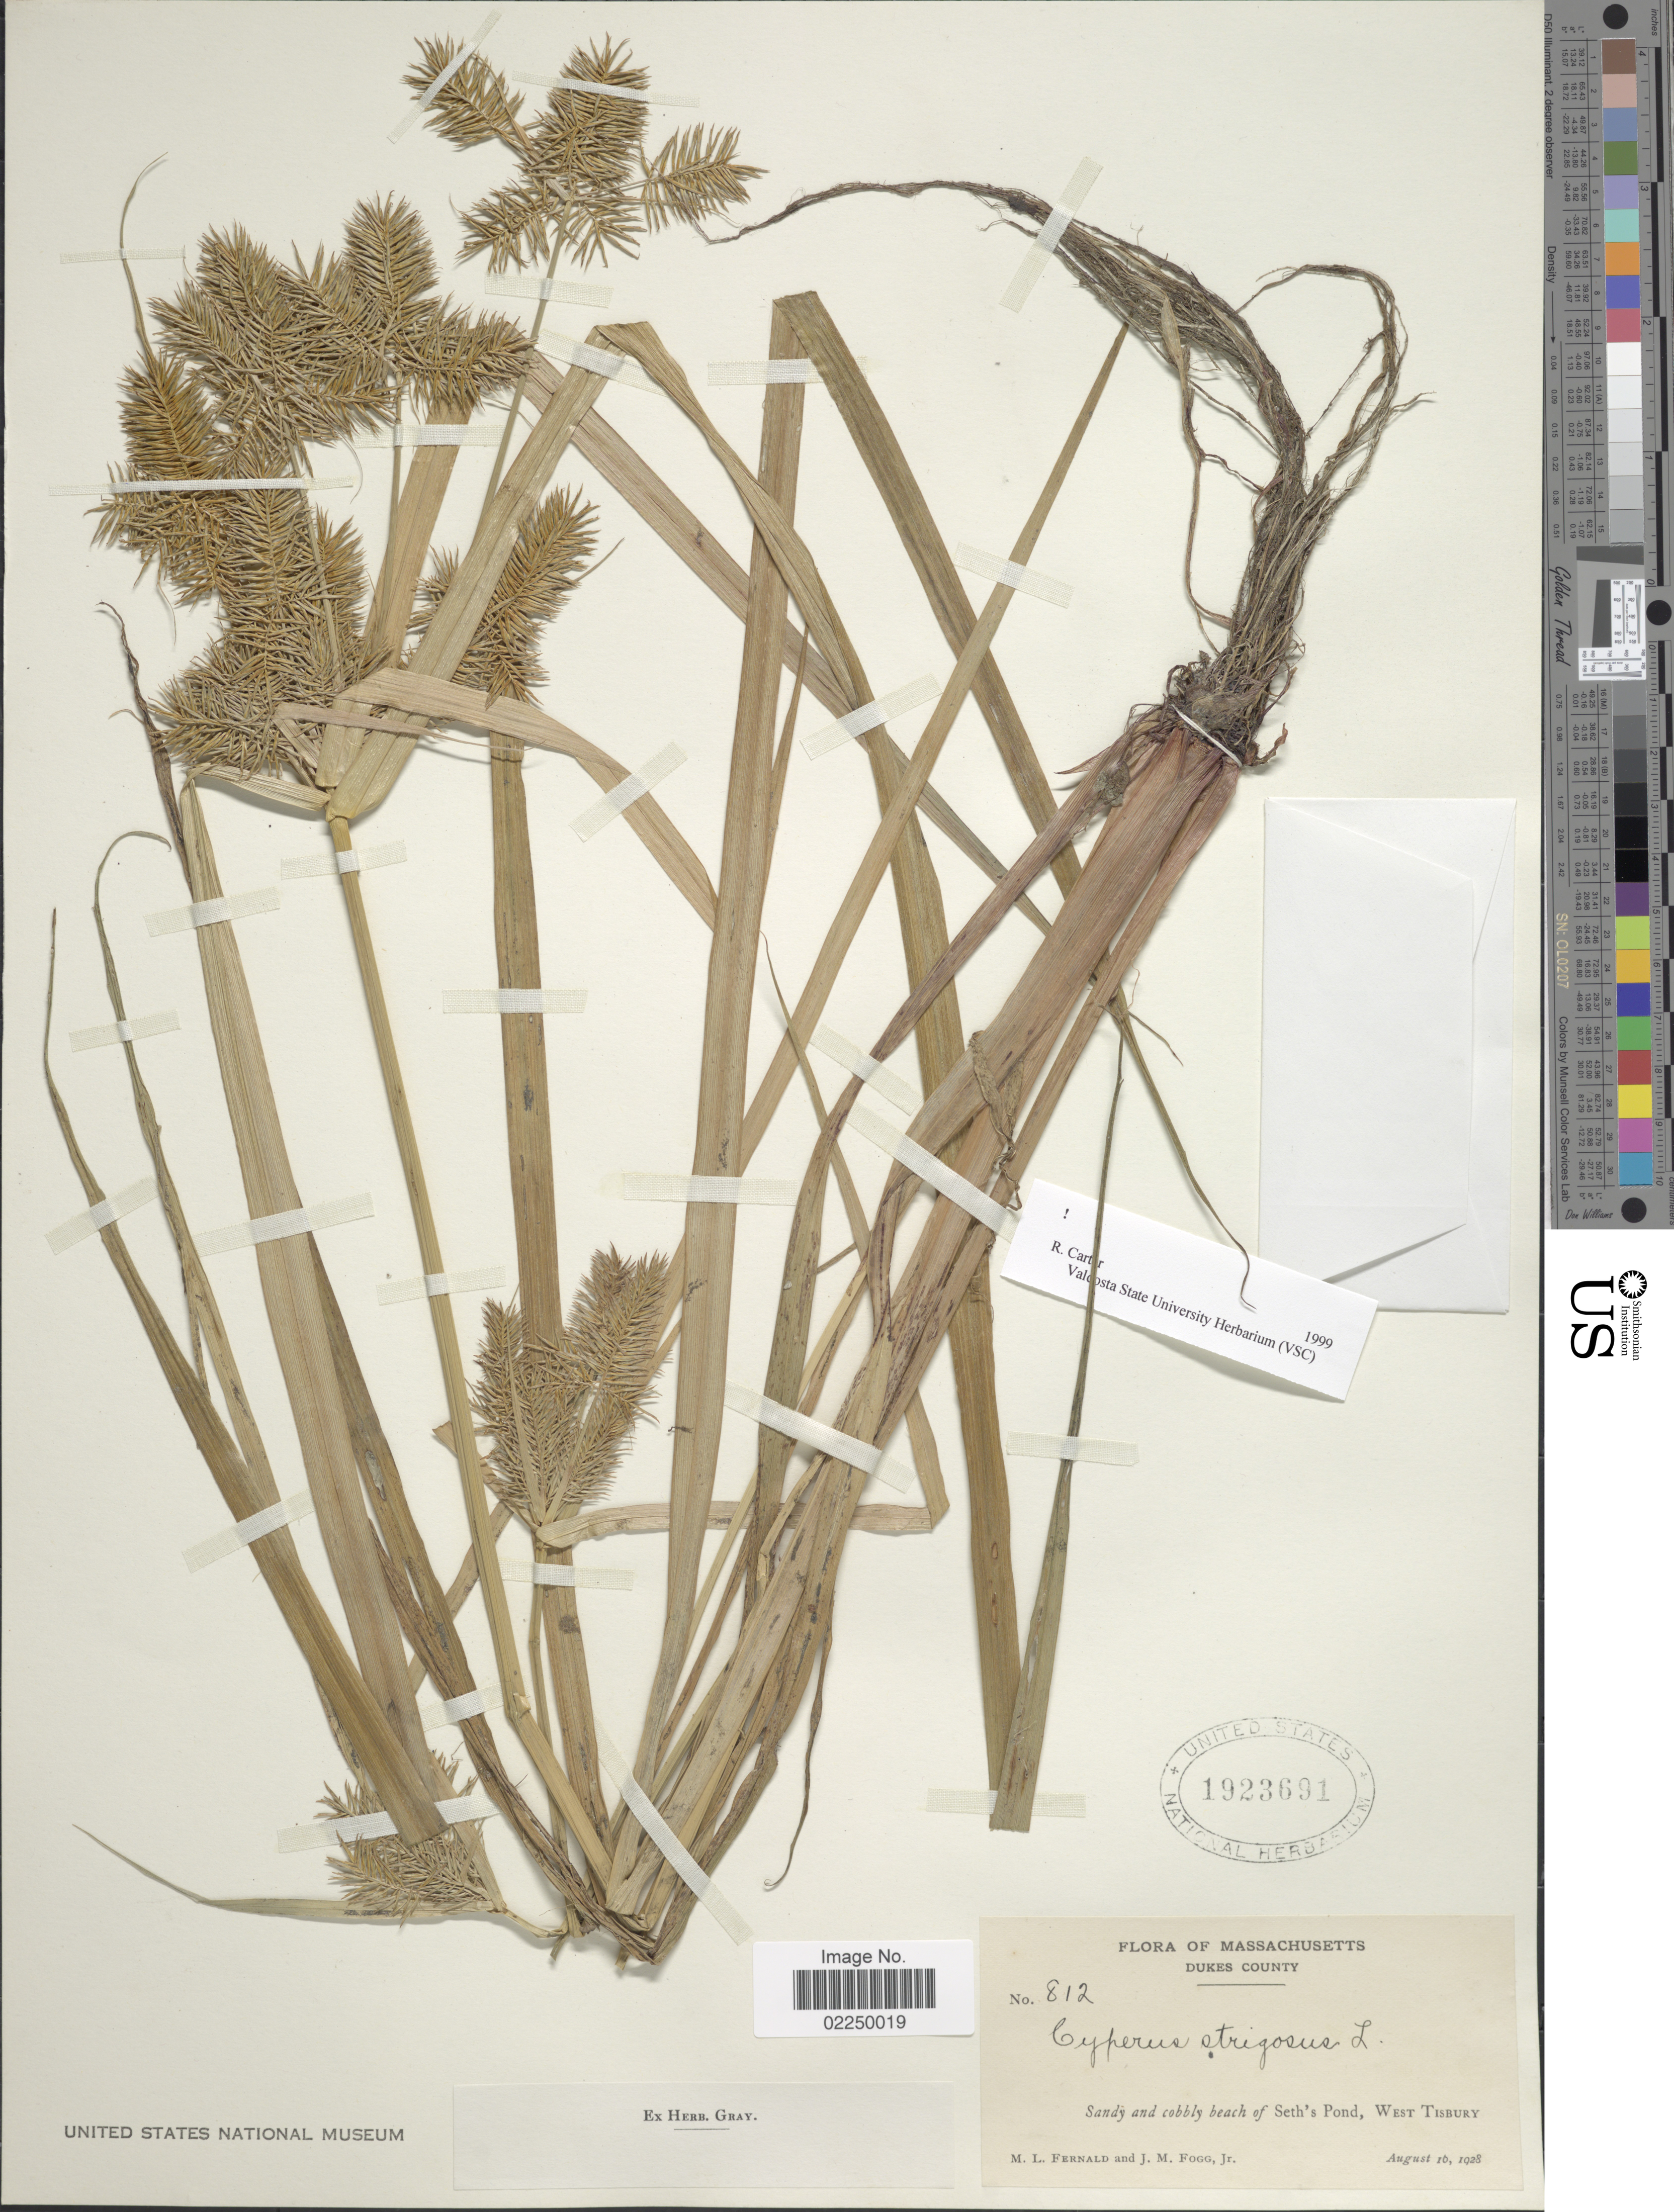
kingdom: Plantae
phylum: Tracheophyta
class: Liliopsida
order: Poales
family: Cyperaceae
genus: Cyperus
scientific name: Cyperus strigosus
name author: L.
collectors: M. L. Fernald & J. Fogg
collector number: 812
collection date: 1928-08-16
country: United States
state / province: Massachusetts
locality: Dukes County, sandy and cobbly beach of Seth's Pond, West Tisbury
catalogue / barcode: US 1923691